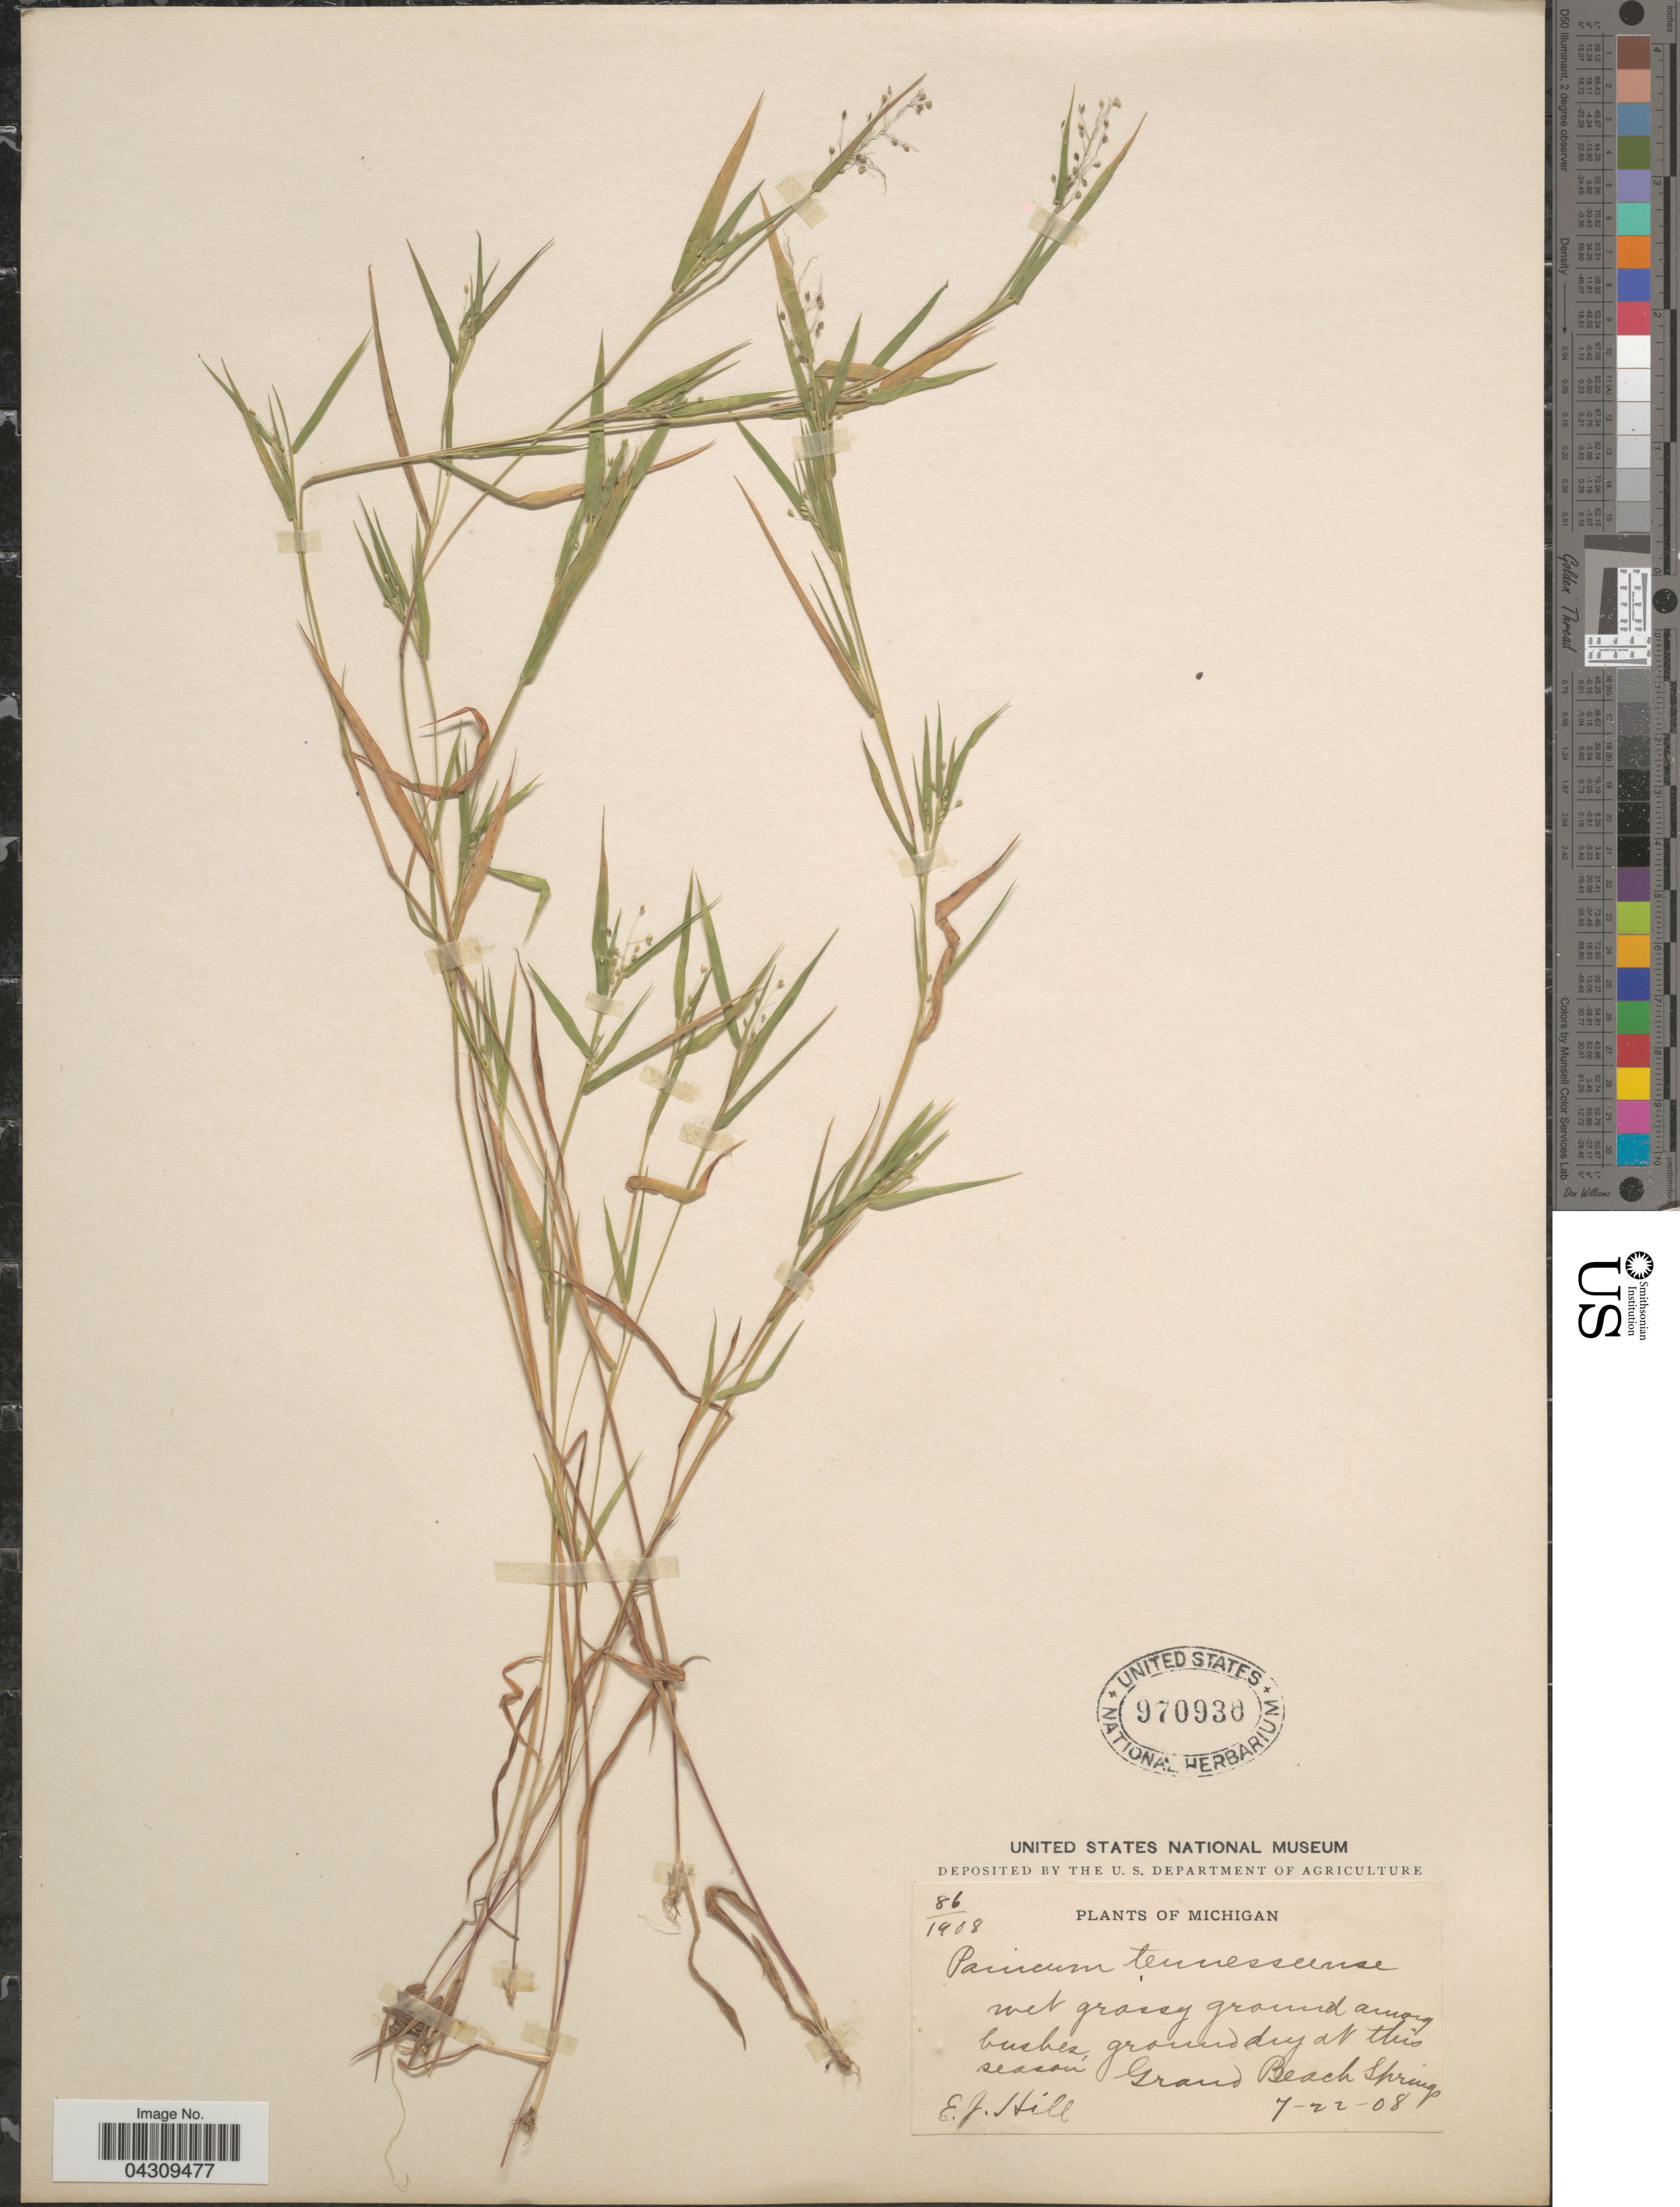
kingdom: Plantae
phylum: Tracheophyta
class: Liliopsida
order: Poales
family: Poaceae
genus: Dichanthelium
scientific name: Dichanthelium acuminatum var. acuminatum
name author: (Sw.) Gould & C.A. Clark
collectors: E. J. Hill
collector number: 86/1908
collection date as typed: Transcribed d/m/y: 22/7/8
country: United States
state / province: Michigan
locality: Grand Beach Springs.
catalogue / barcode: US 970930